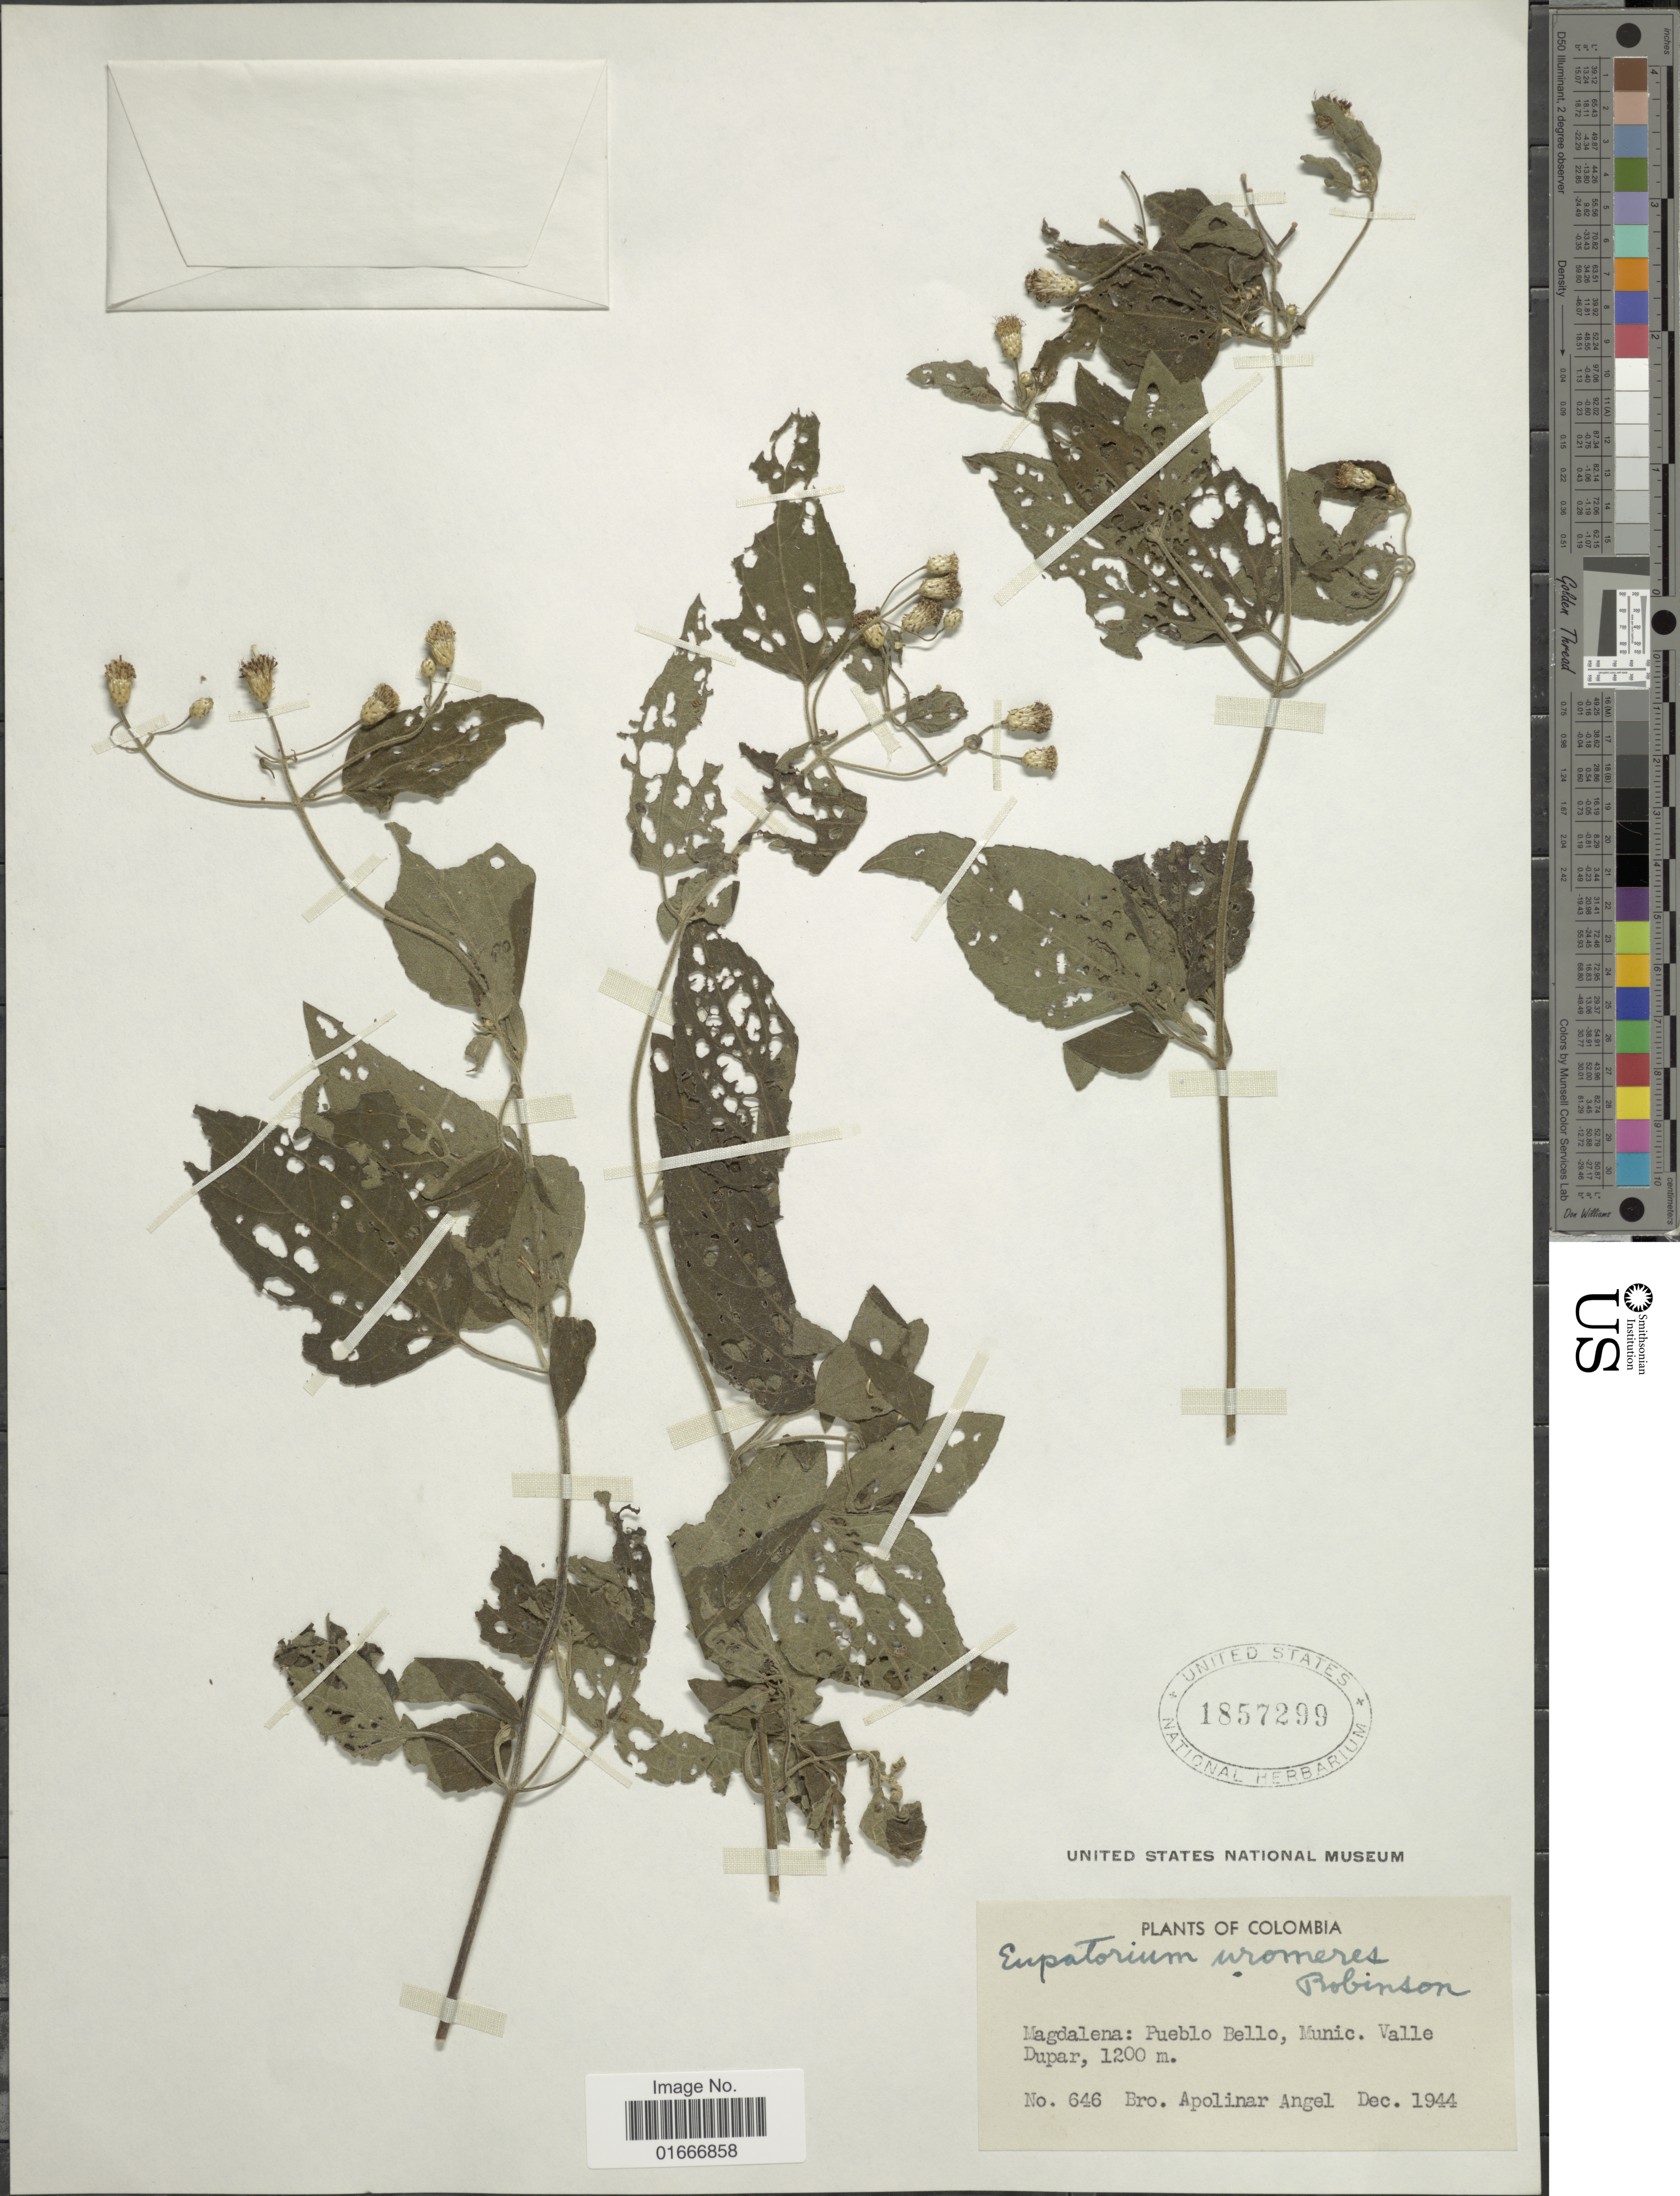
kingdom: Plantae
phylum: Tracheophyta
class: Magnoliopsida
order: Asterales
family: Asteraceae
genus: Chromolaena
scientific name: Chromolaena uromeres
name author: (B.L. Rob.) R.M. King & H. Rob.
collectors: Bro. Apolinar A.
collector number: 646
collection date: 1944-12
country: Colombia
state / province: Magdalena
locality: Colombia. Magdalena: Pueblo Bello, munic. Valle Dupar,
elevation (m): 1200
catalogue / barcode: US 1857299